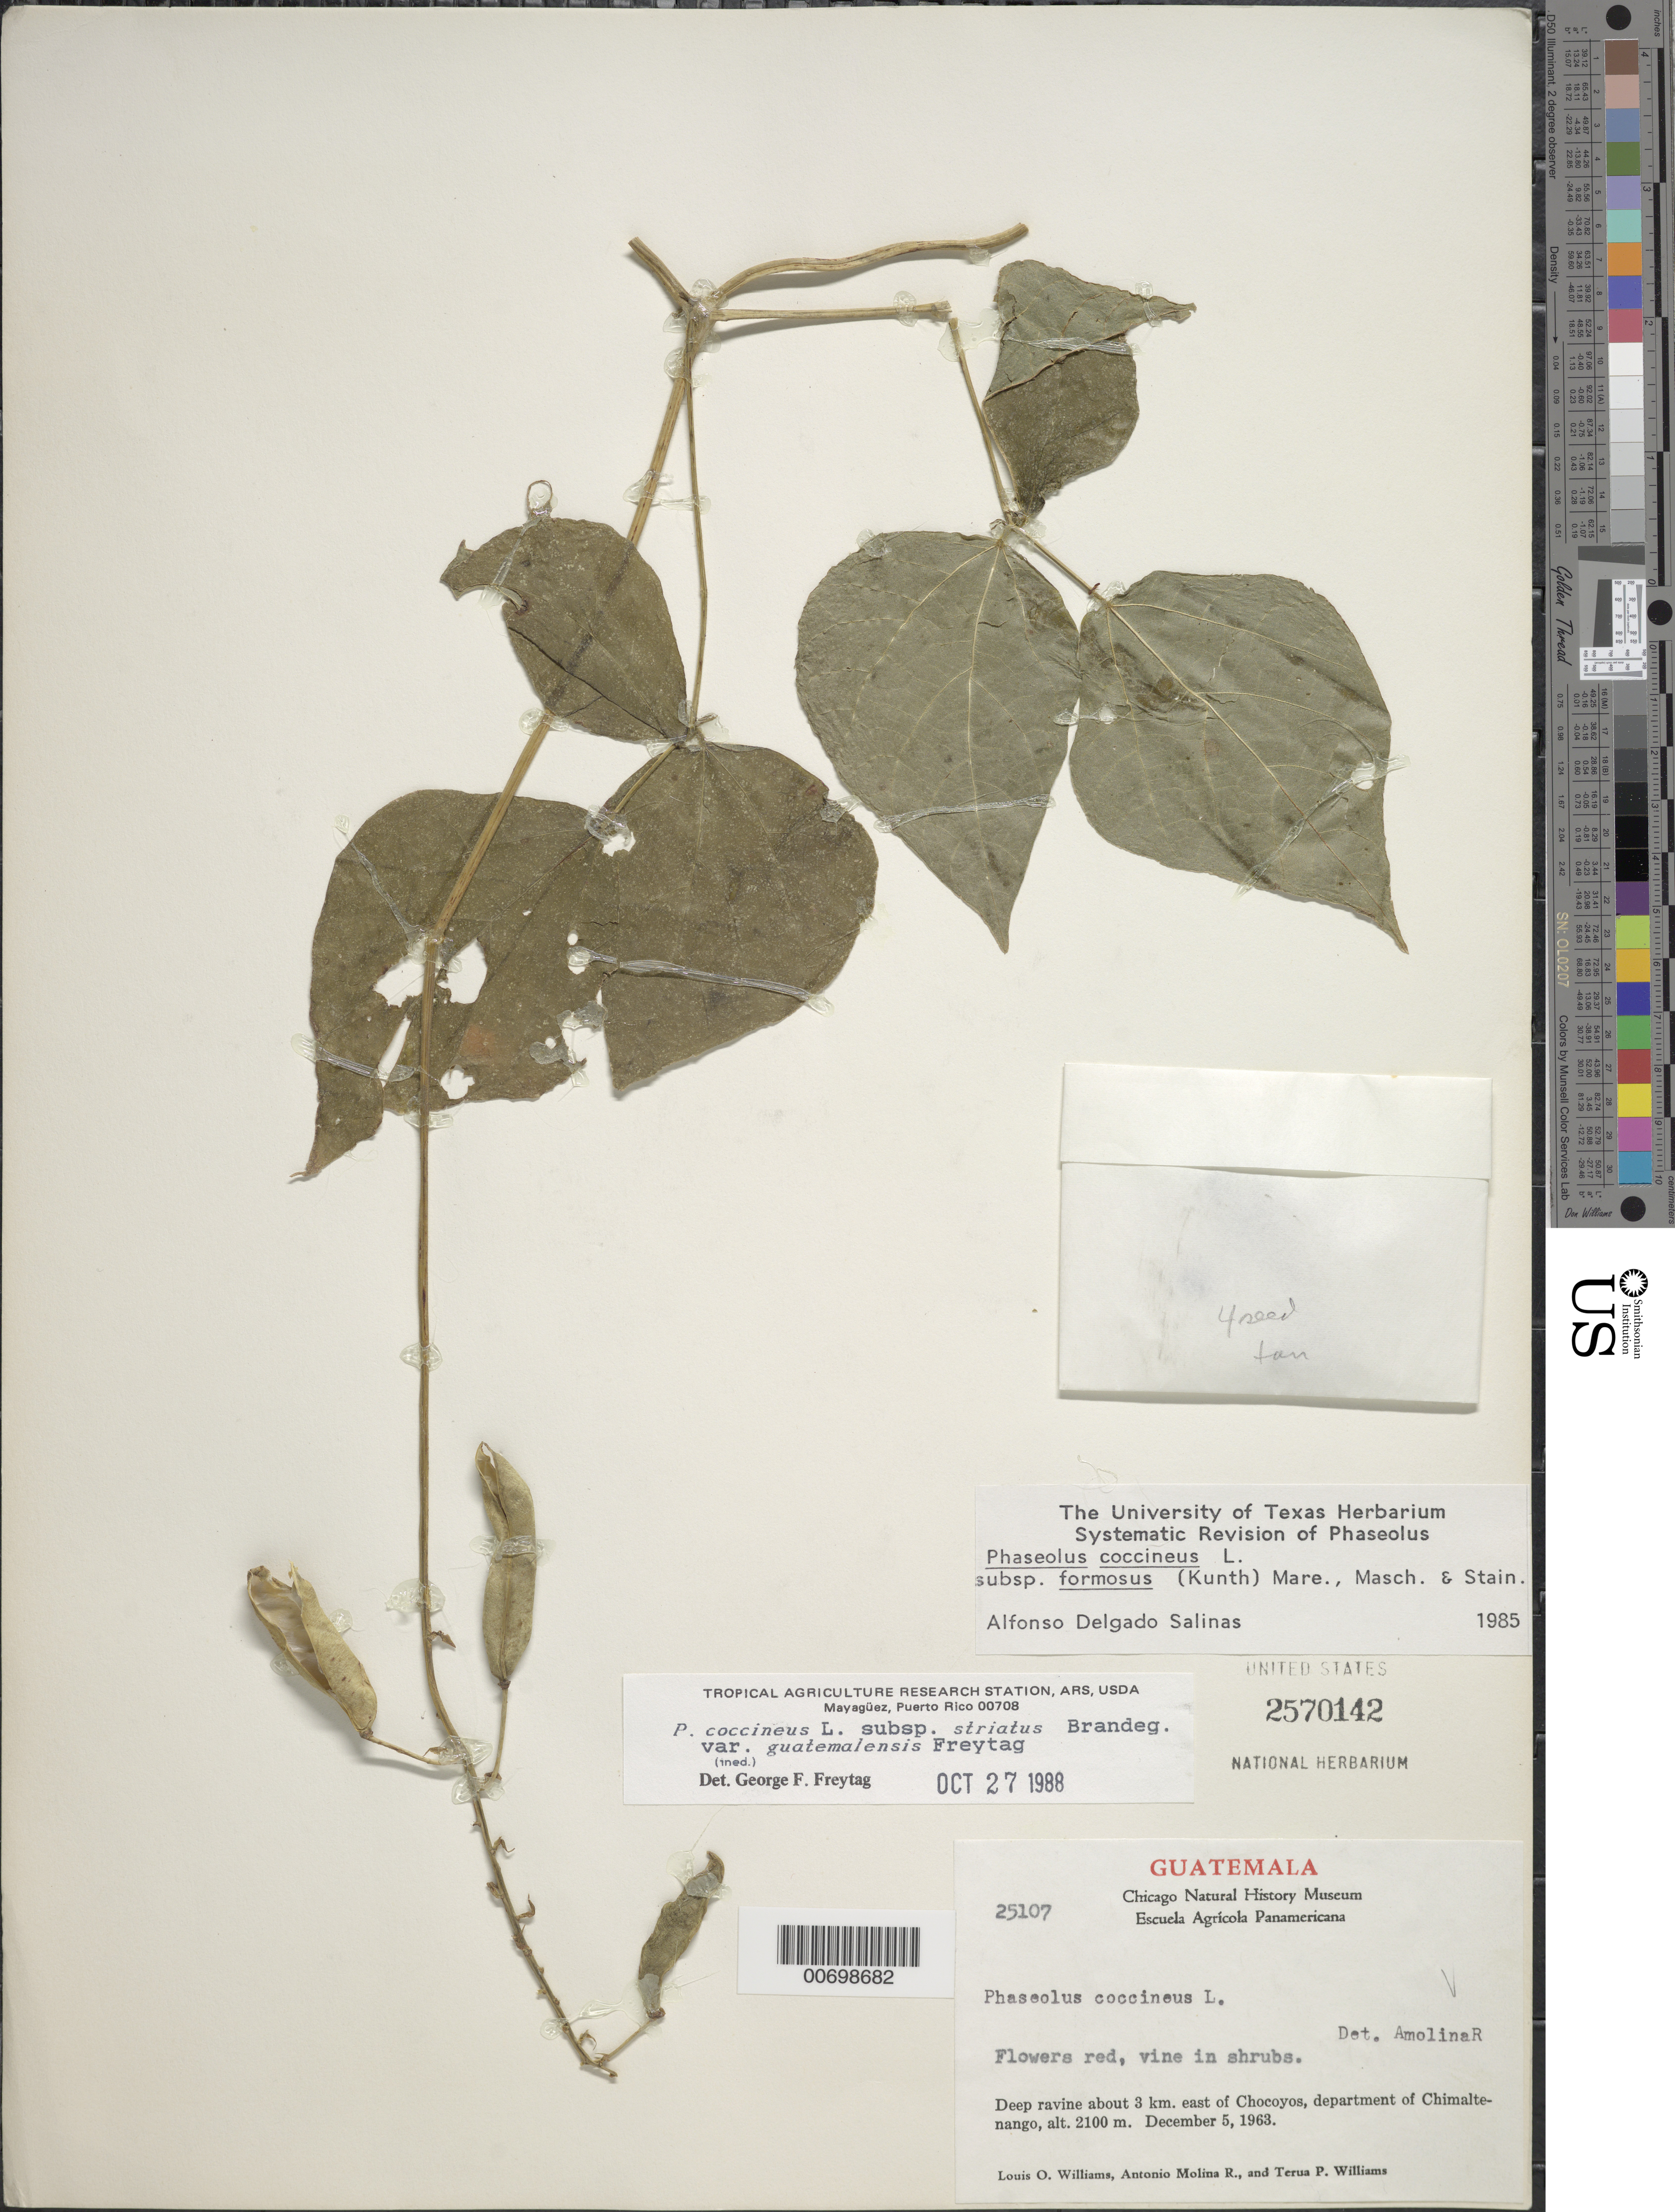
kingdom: Plantae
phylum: Tracheophyta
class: Magnoliopsida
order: Fabales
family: Fabaceae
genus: Phaseolus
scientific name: Phaseolus coccineus var. guatemalensis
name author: Freytag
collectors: L. O. Williams, A. Molina R. & T. P. Williams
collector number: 25107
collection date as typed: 12 May 1963 or 05 Dec 1963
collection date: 1963-05-12 or 1963-12-05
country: Guatemala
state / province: Chimaltenango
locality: about 3 km E of Chocoyos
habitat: Deep ravine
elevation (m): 2100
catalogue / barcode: US 2570142